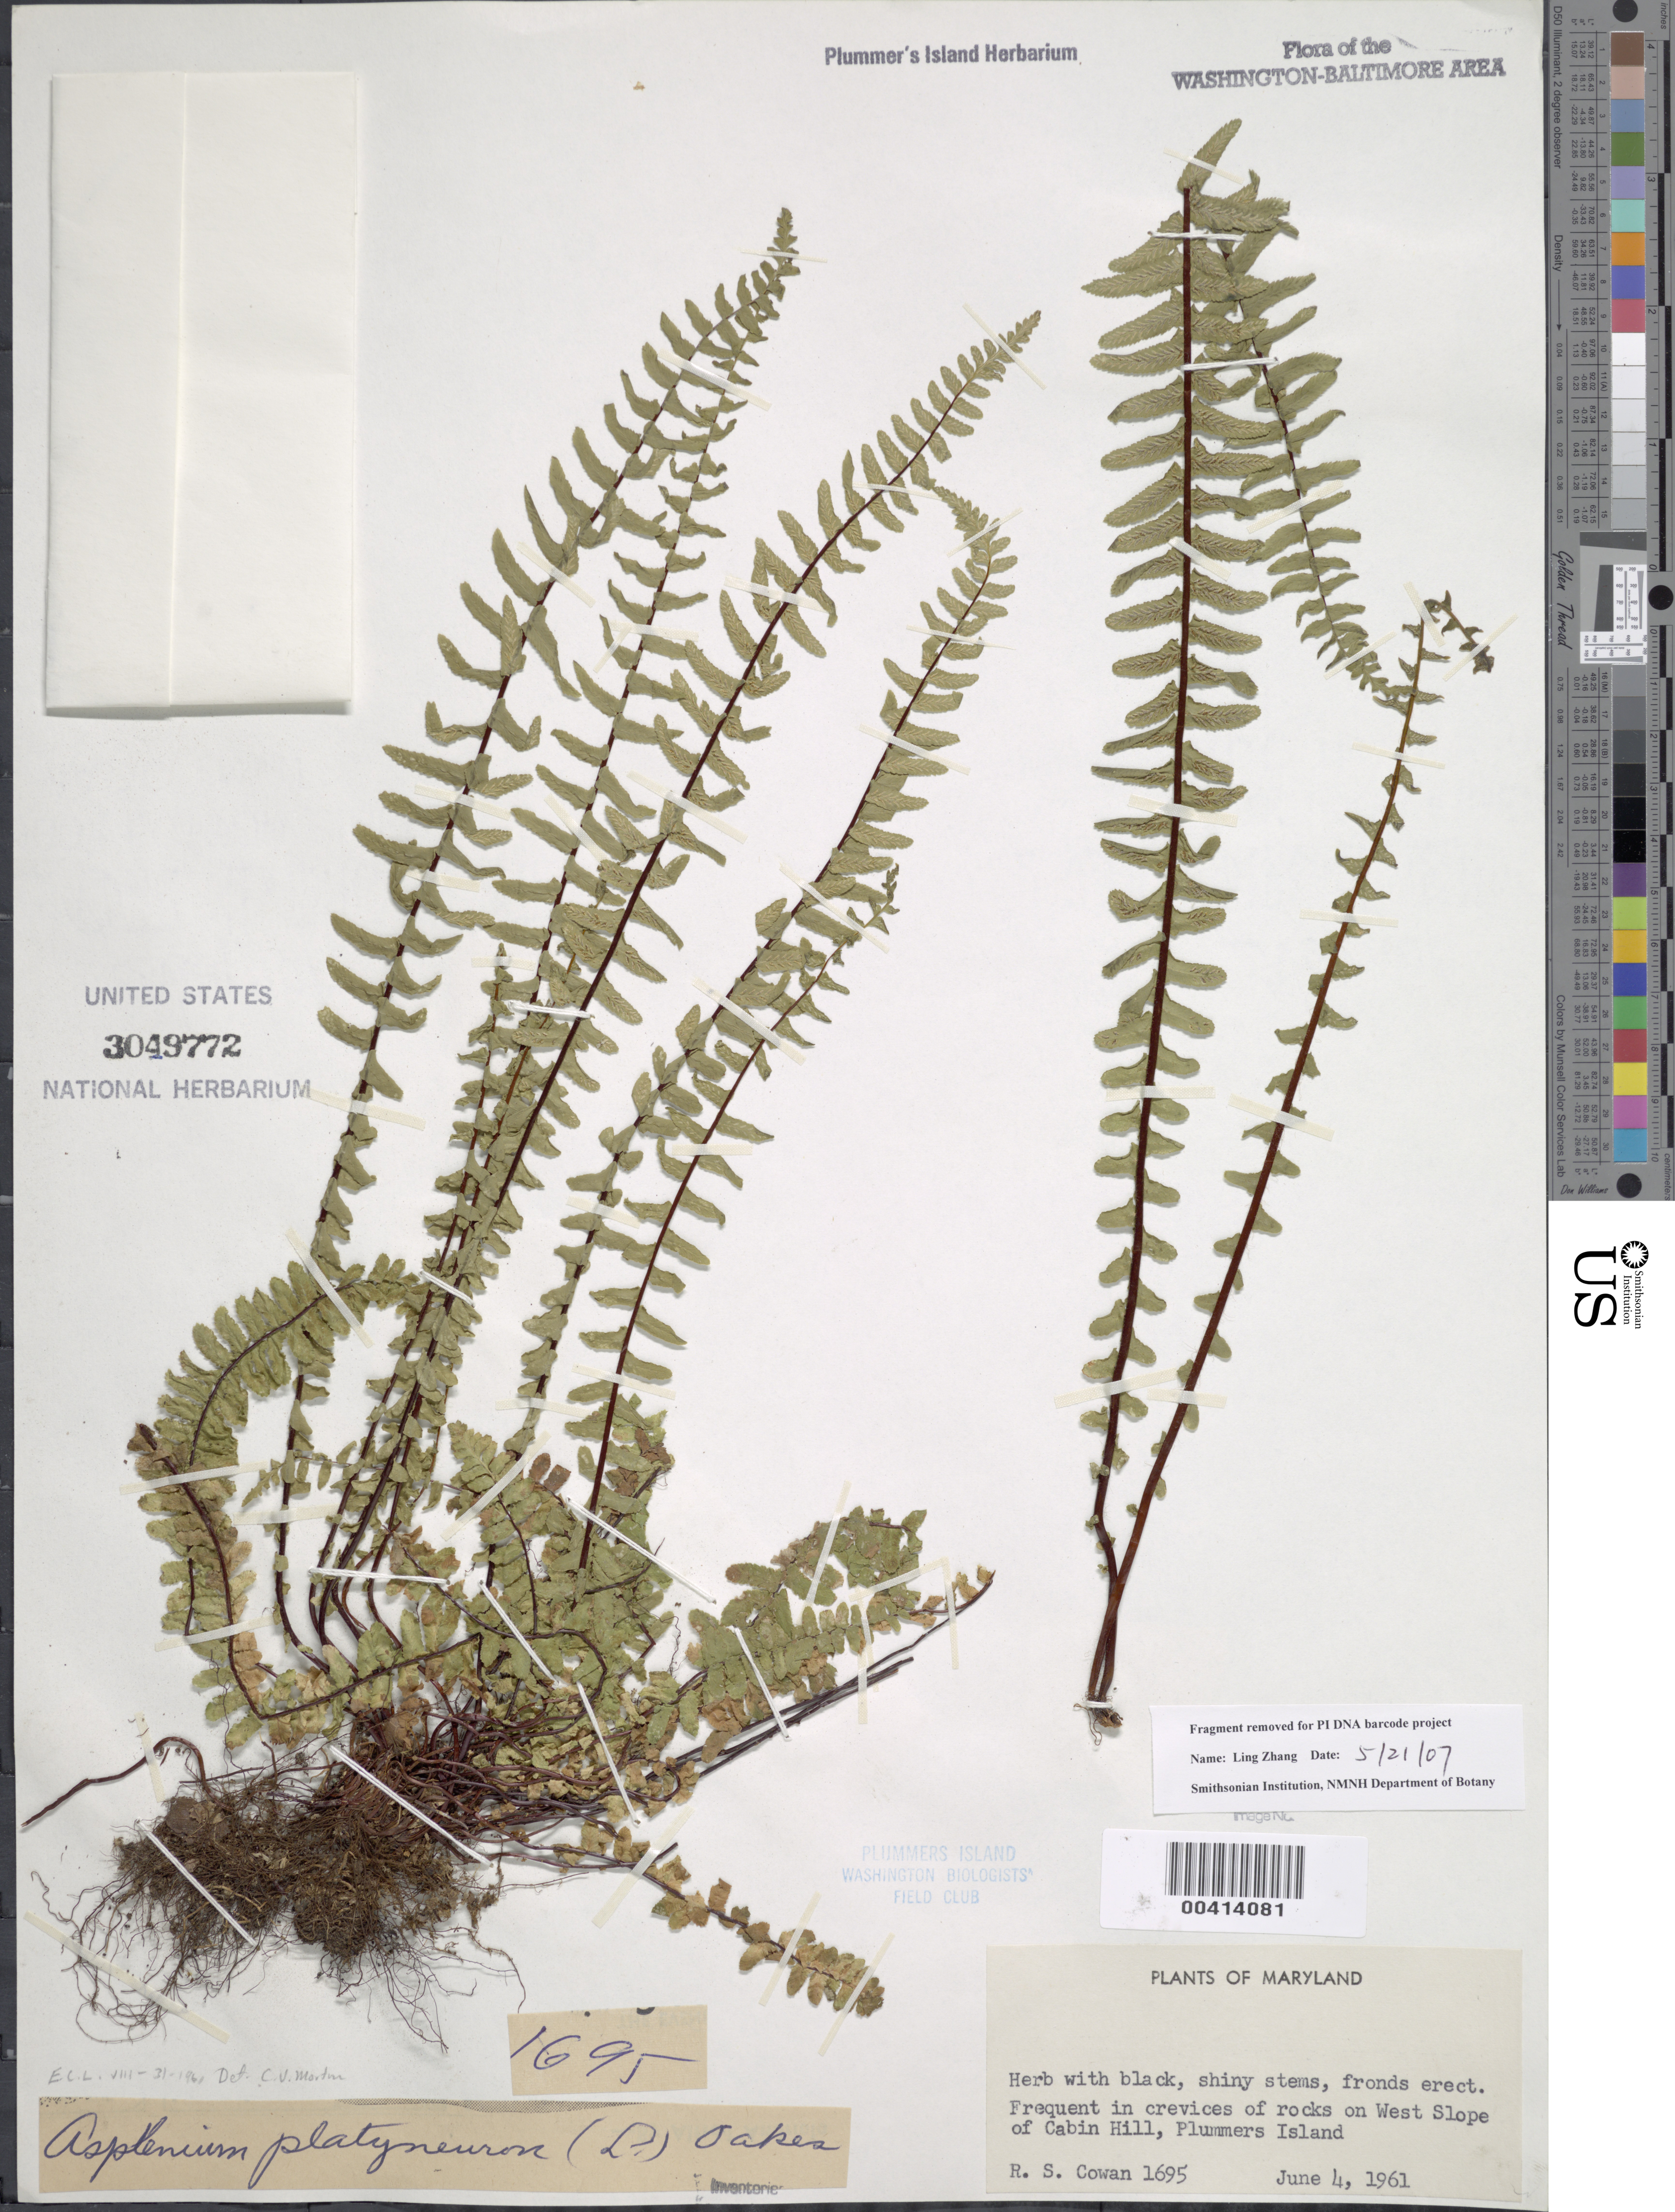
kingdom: Plantae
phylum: Tracheophyta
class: Polypodiopsida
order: Polypodiales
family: Aspleniaceae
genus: Asplenium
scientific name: Asplenium platyneuron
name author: (L.) Britton, Stearns & Poggenb.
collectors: R. S. Cowan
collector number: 1695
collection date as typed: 04 Jun 1961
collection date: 1961-06-04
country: United States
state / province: Maryland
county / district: Montgomery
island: Plummers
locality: Plummer's Island; west slope - Cabin Hill C. & O. Canal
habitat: Crevices of rock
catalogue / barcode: US 3049772